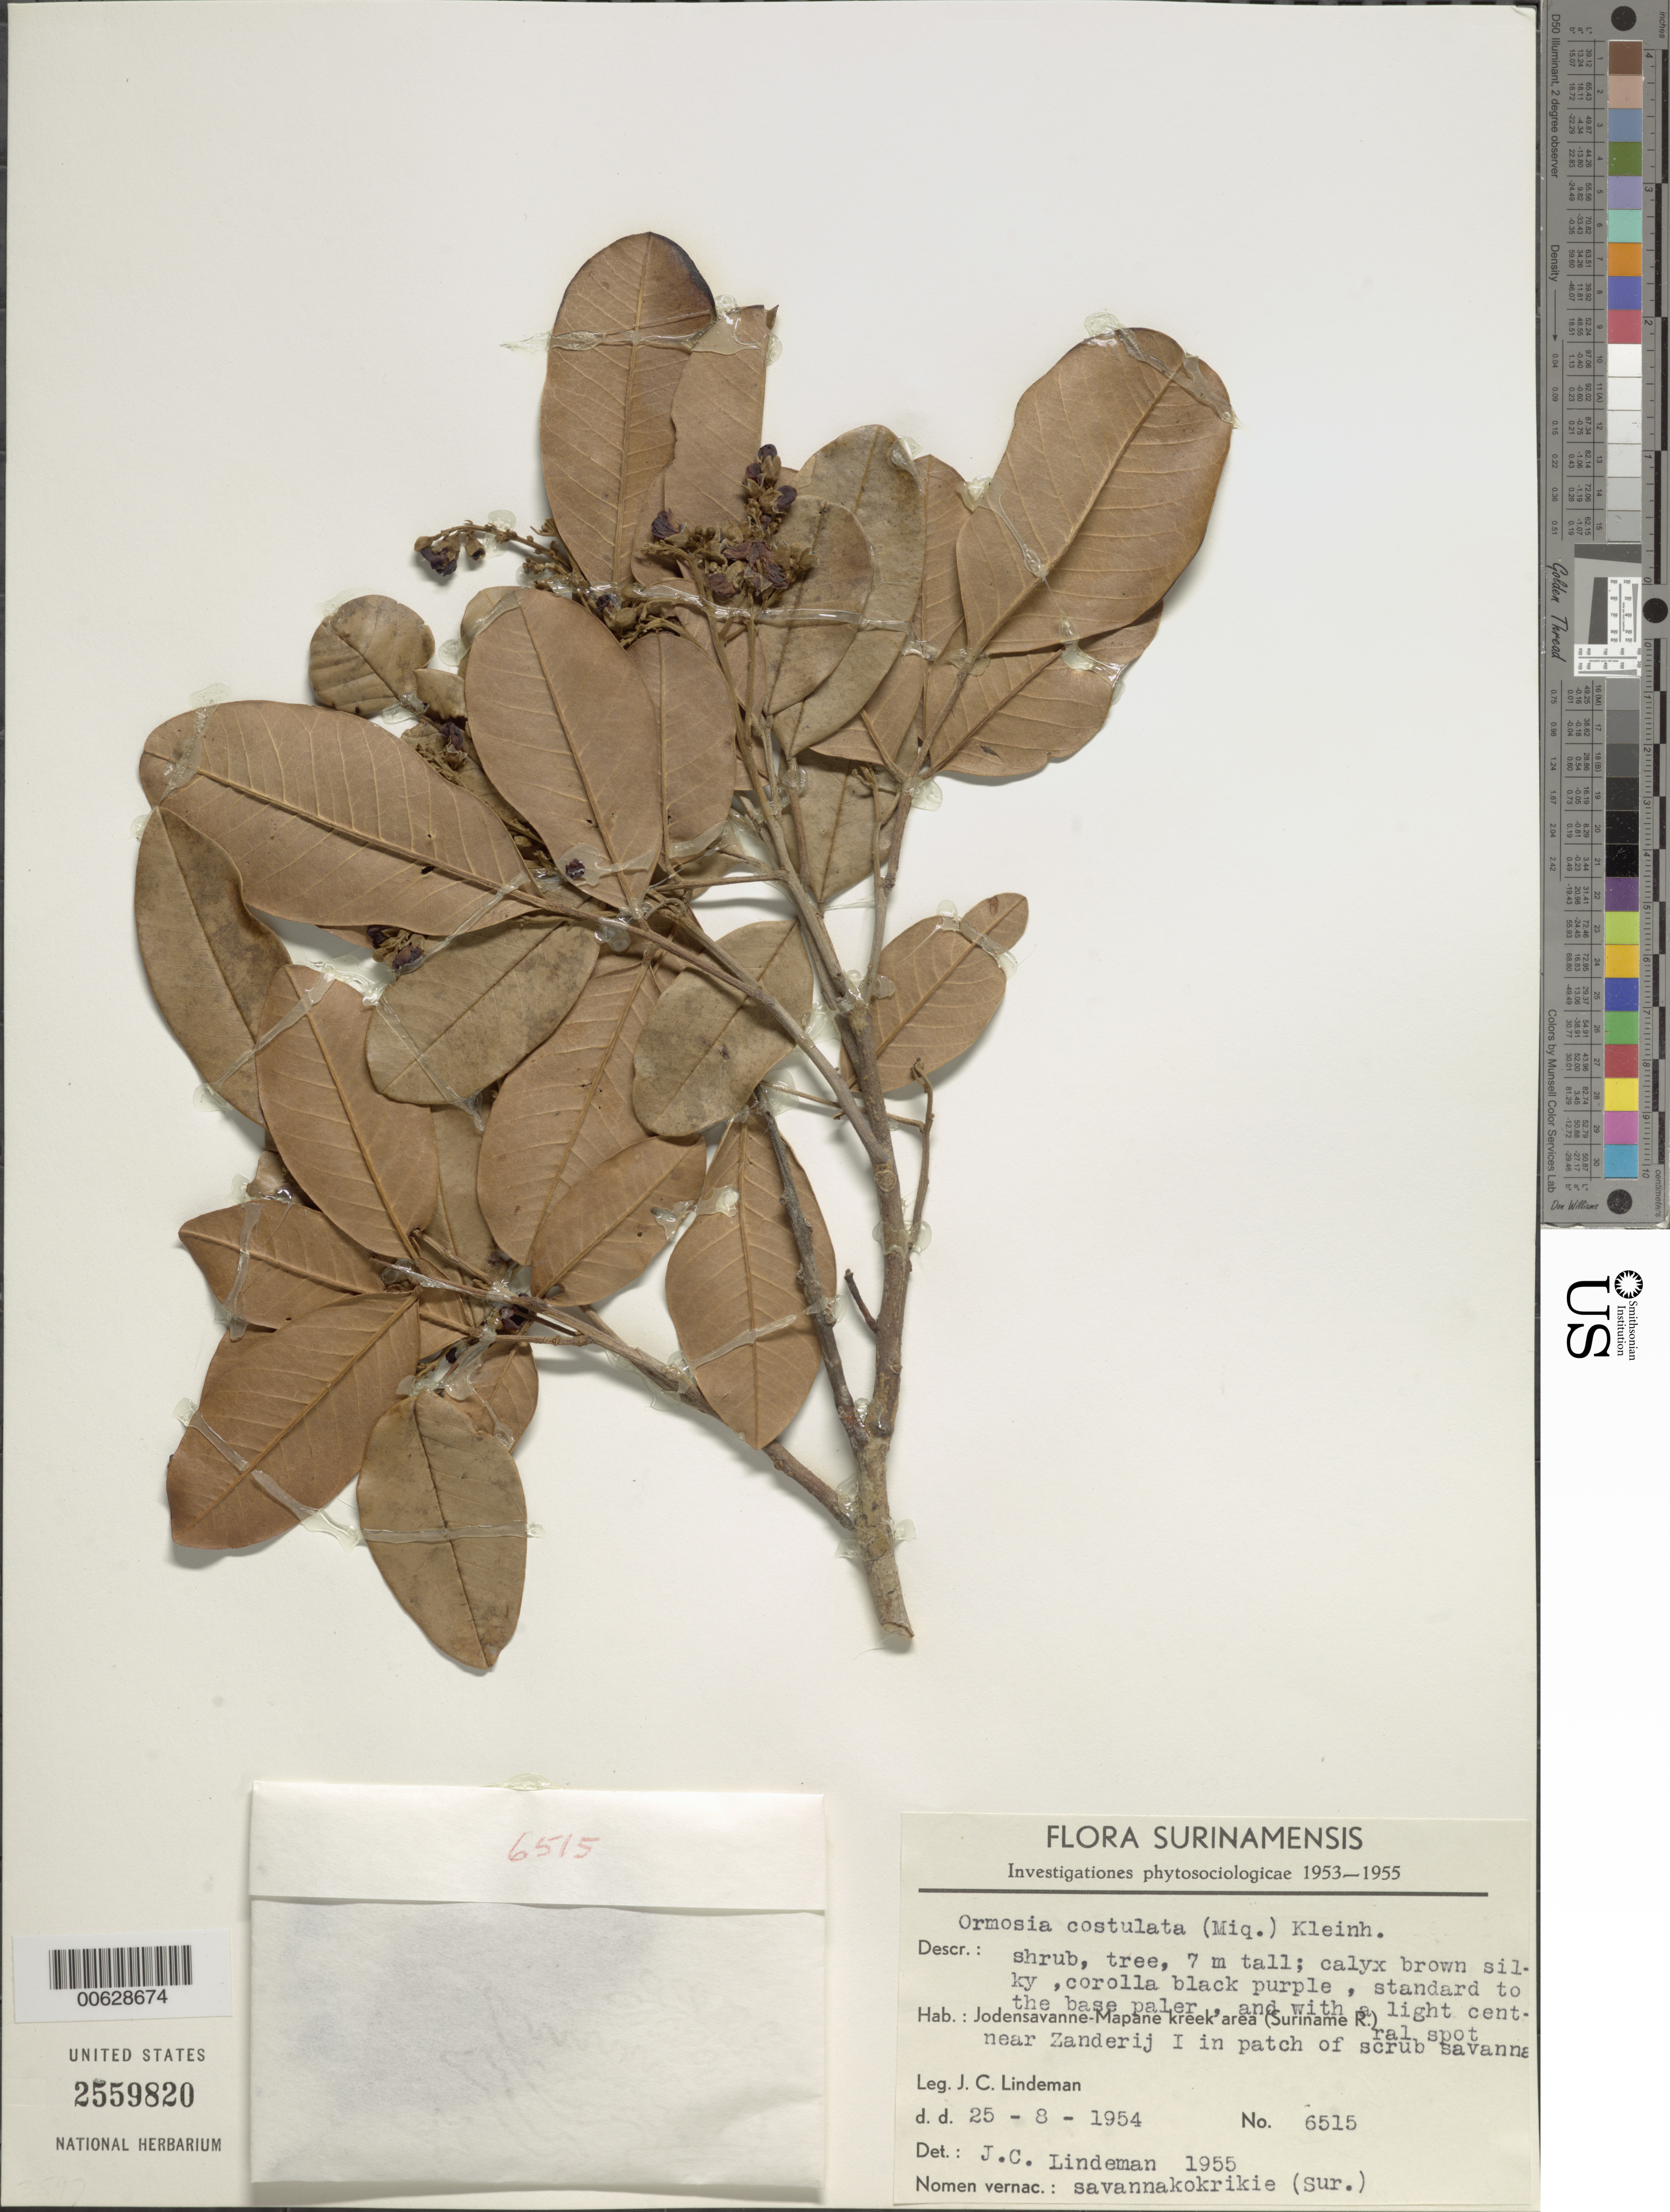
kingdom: Plantae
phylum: Tracheophyta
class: Magnoliopsida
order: Fabales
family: Fabaceae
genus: Ormosia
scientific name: Ormosia costulata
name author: (Miq.) Kleinhoonte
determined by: Lindeman, J. C.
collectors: J. C. Lindeman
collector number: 6515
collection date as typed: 25-Aug-54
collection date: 1954-08-25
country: Suriname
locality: Jodensavanne-Mapane kreek area (Suriname River), near Zanderij I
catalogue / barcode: US 2559820